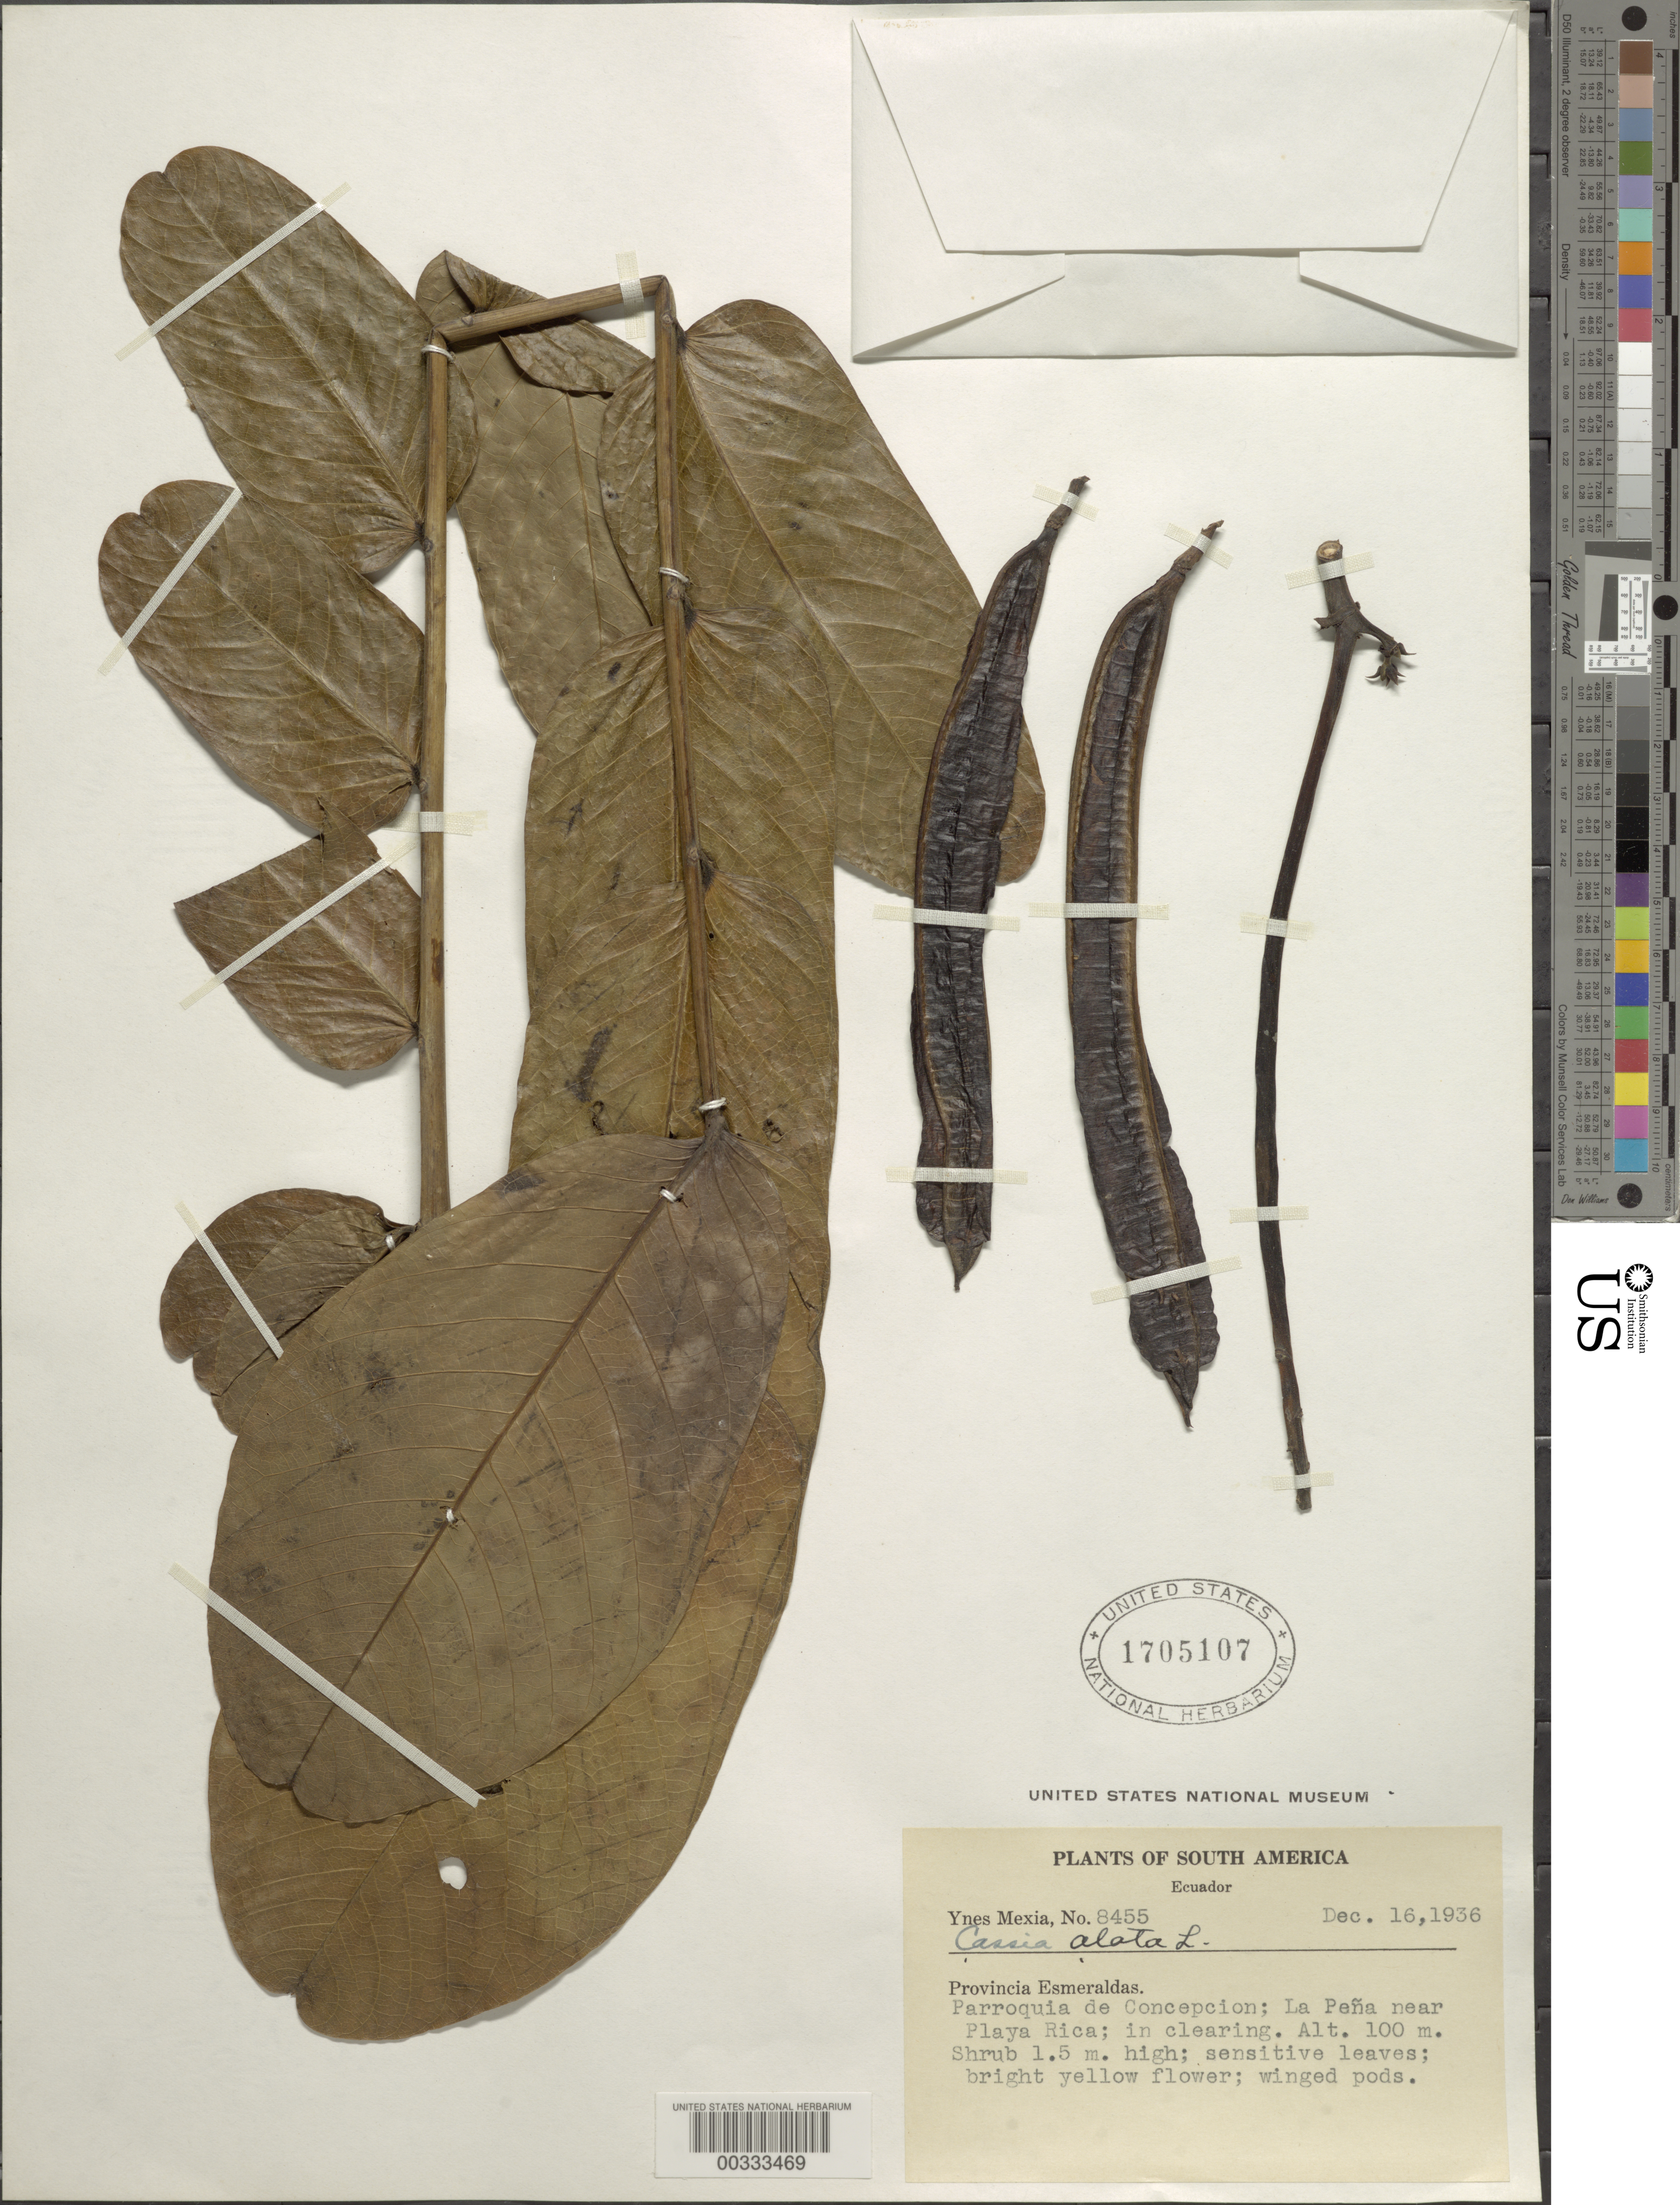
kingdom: Plantae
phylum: Tracheophyta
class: Magnoliopsida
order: Fabales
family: Fabaceae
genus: Senna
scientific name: Senna alata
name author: (L.) Roxb.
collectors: Y. Mexia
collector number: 8455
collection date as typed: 16 Dec 1936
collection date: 1936-12-16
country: Ecuador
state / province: Esmeraldas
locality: Parroquia de Concepcion; la Pena near Playa Rica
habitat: In clearing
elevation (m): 100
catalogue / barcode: US 1705107